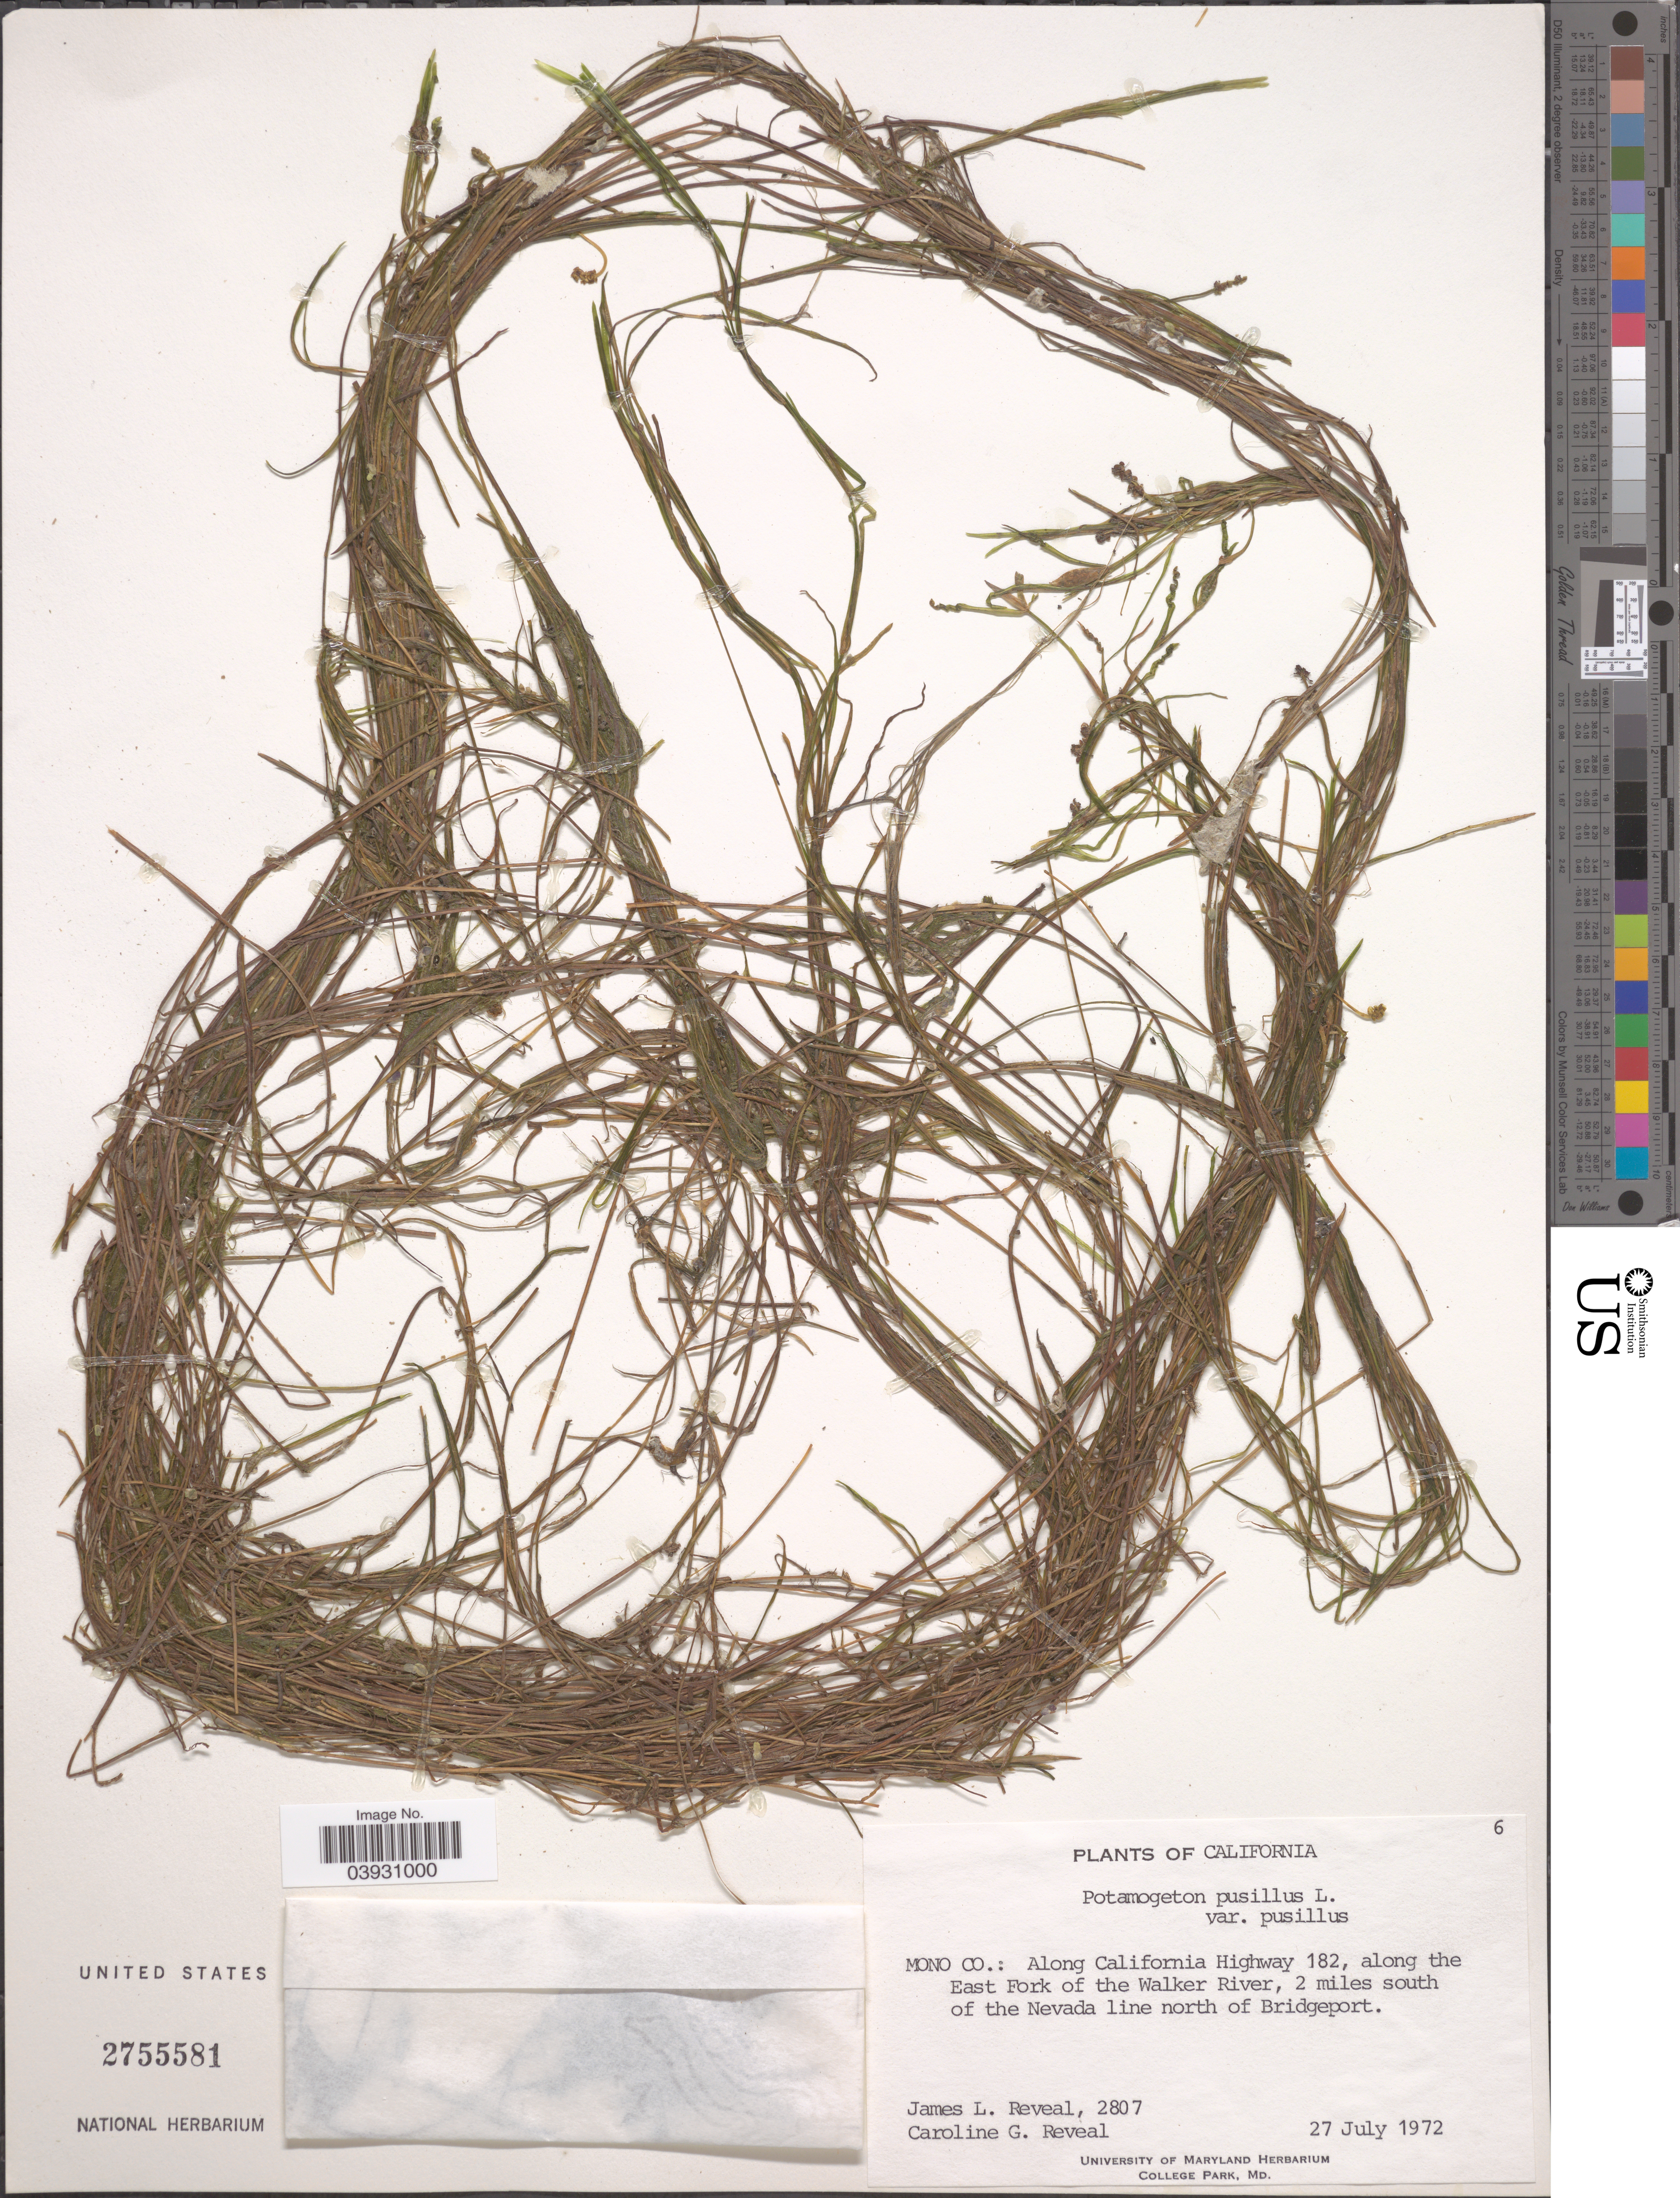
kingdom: Plantae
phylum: Tracheophyta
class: Liliopsida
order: Alismatales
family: Potamogetonaceae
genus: Potamogeton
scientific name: Potamogeton pusillus var. pusillus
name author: L.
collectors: J. L. Reveal & C. G. Reveal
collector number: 2807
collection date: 1972-07-27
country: United States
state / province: California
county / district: Mono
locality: Mono Co.: Along California Highway 182, along the East Fork of the Walker River, 2 miles south of the Nevada line north of Bridgeport.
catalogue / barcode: US 2755581